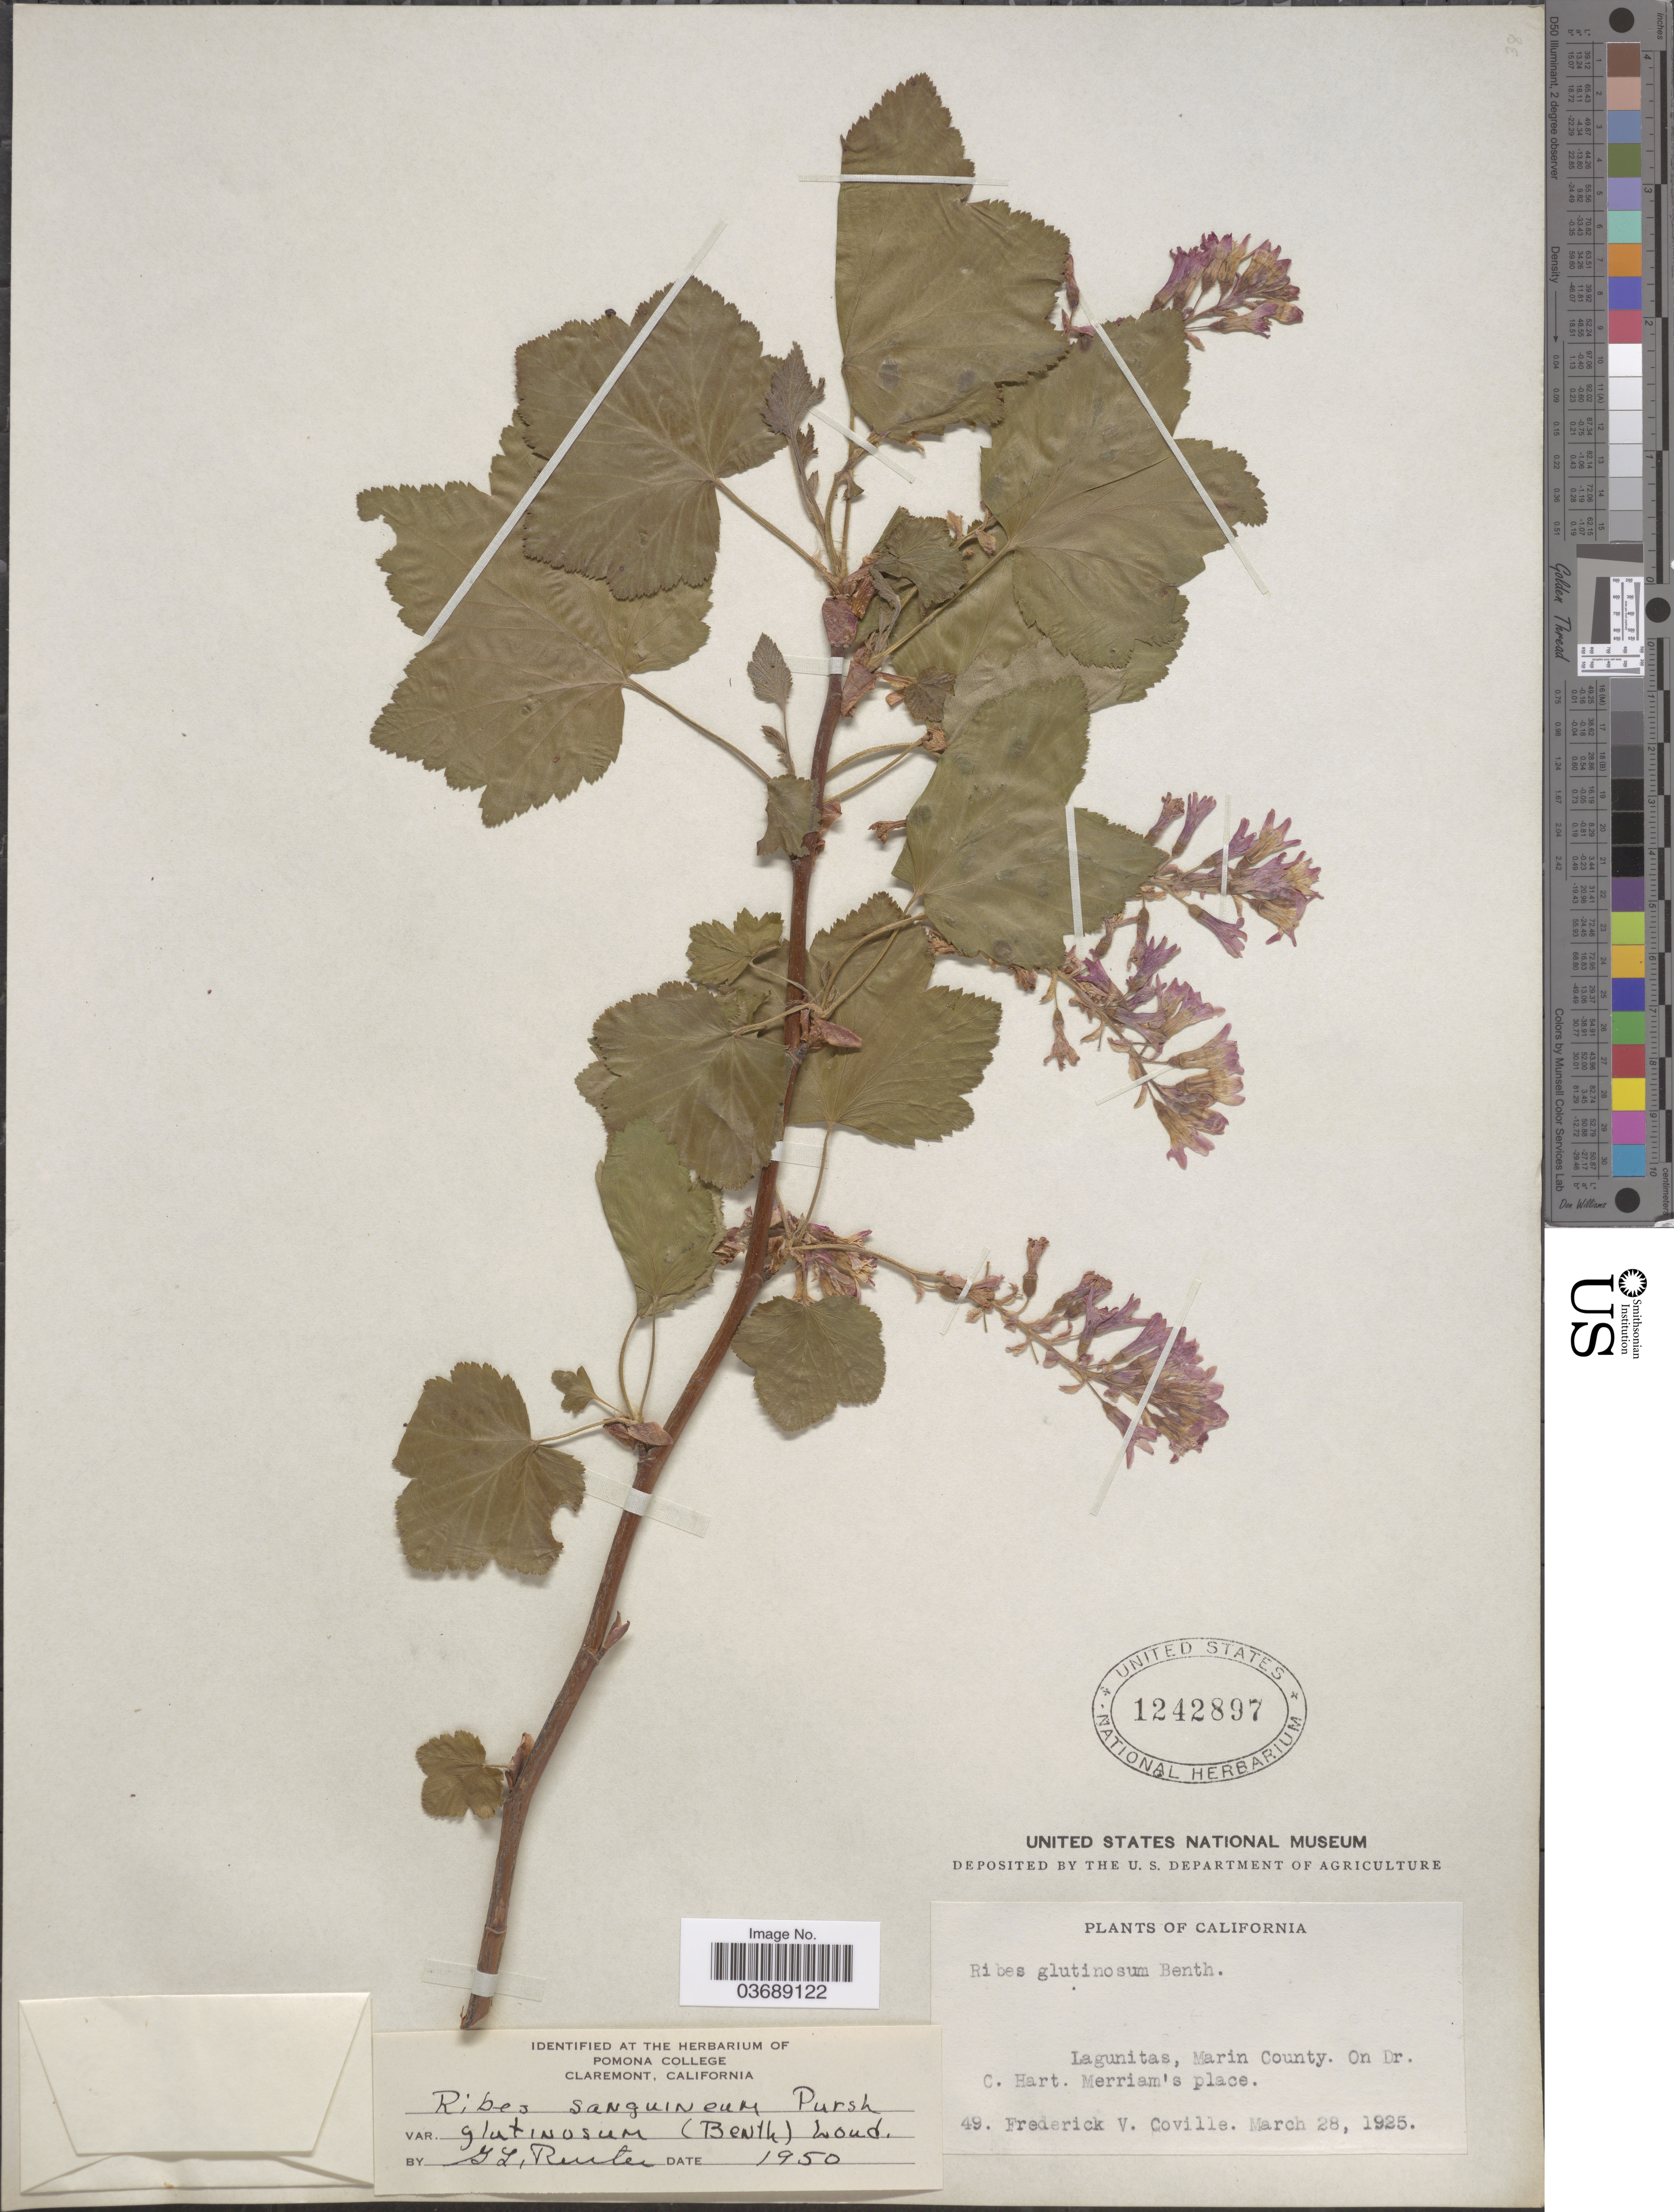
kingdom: Plantae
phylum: Tracheophyta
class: Magnoliopsida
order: Saxifragales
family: Grossulariaceae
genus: Ribes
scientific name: Ribes sanguineum var. glutinosum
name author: (Benth.) Loudon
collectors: F. V. Coville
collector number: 49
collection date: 1925-03-28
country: United States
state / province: California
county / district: Marin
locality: Lagunitas, Marin County. On Dr. C. Hart. Merriam's place.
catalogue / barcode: US 1242897